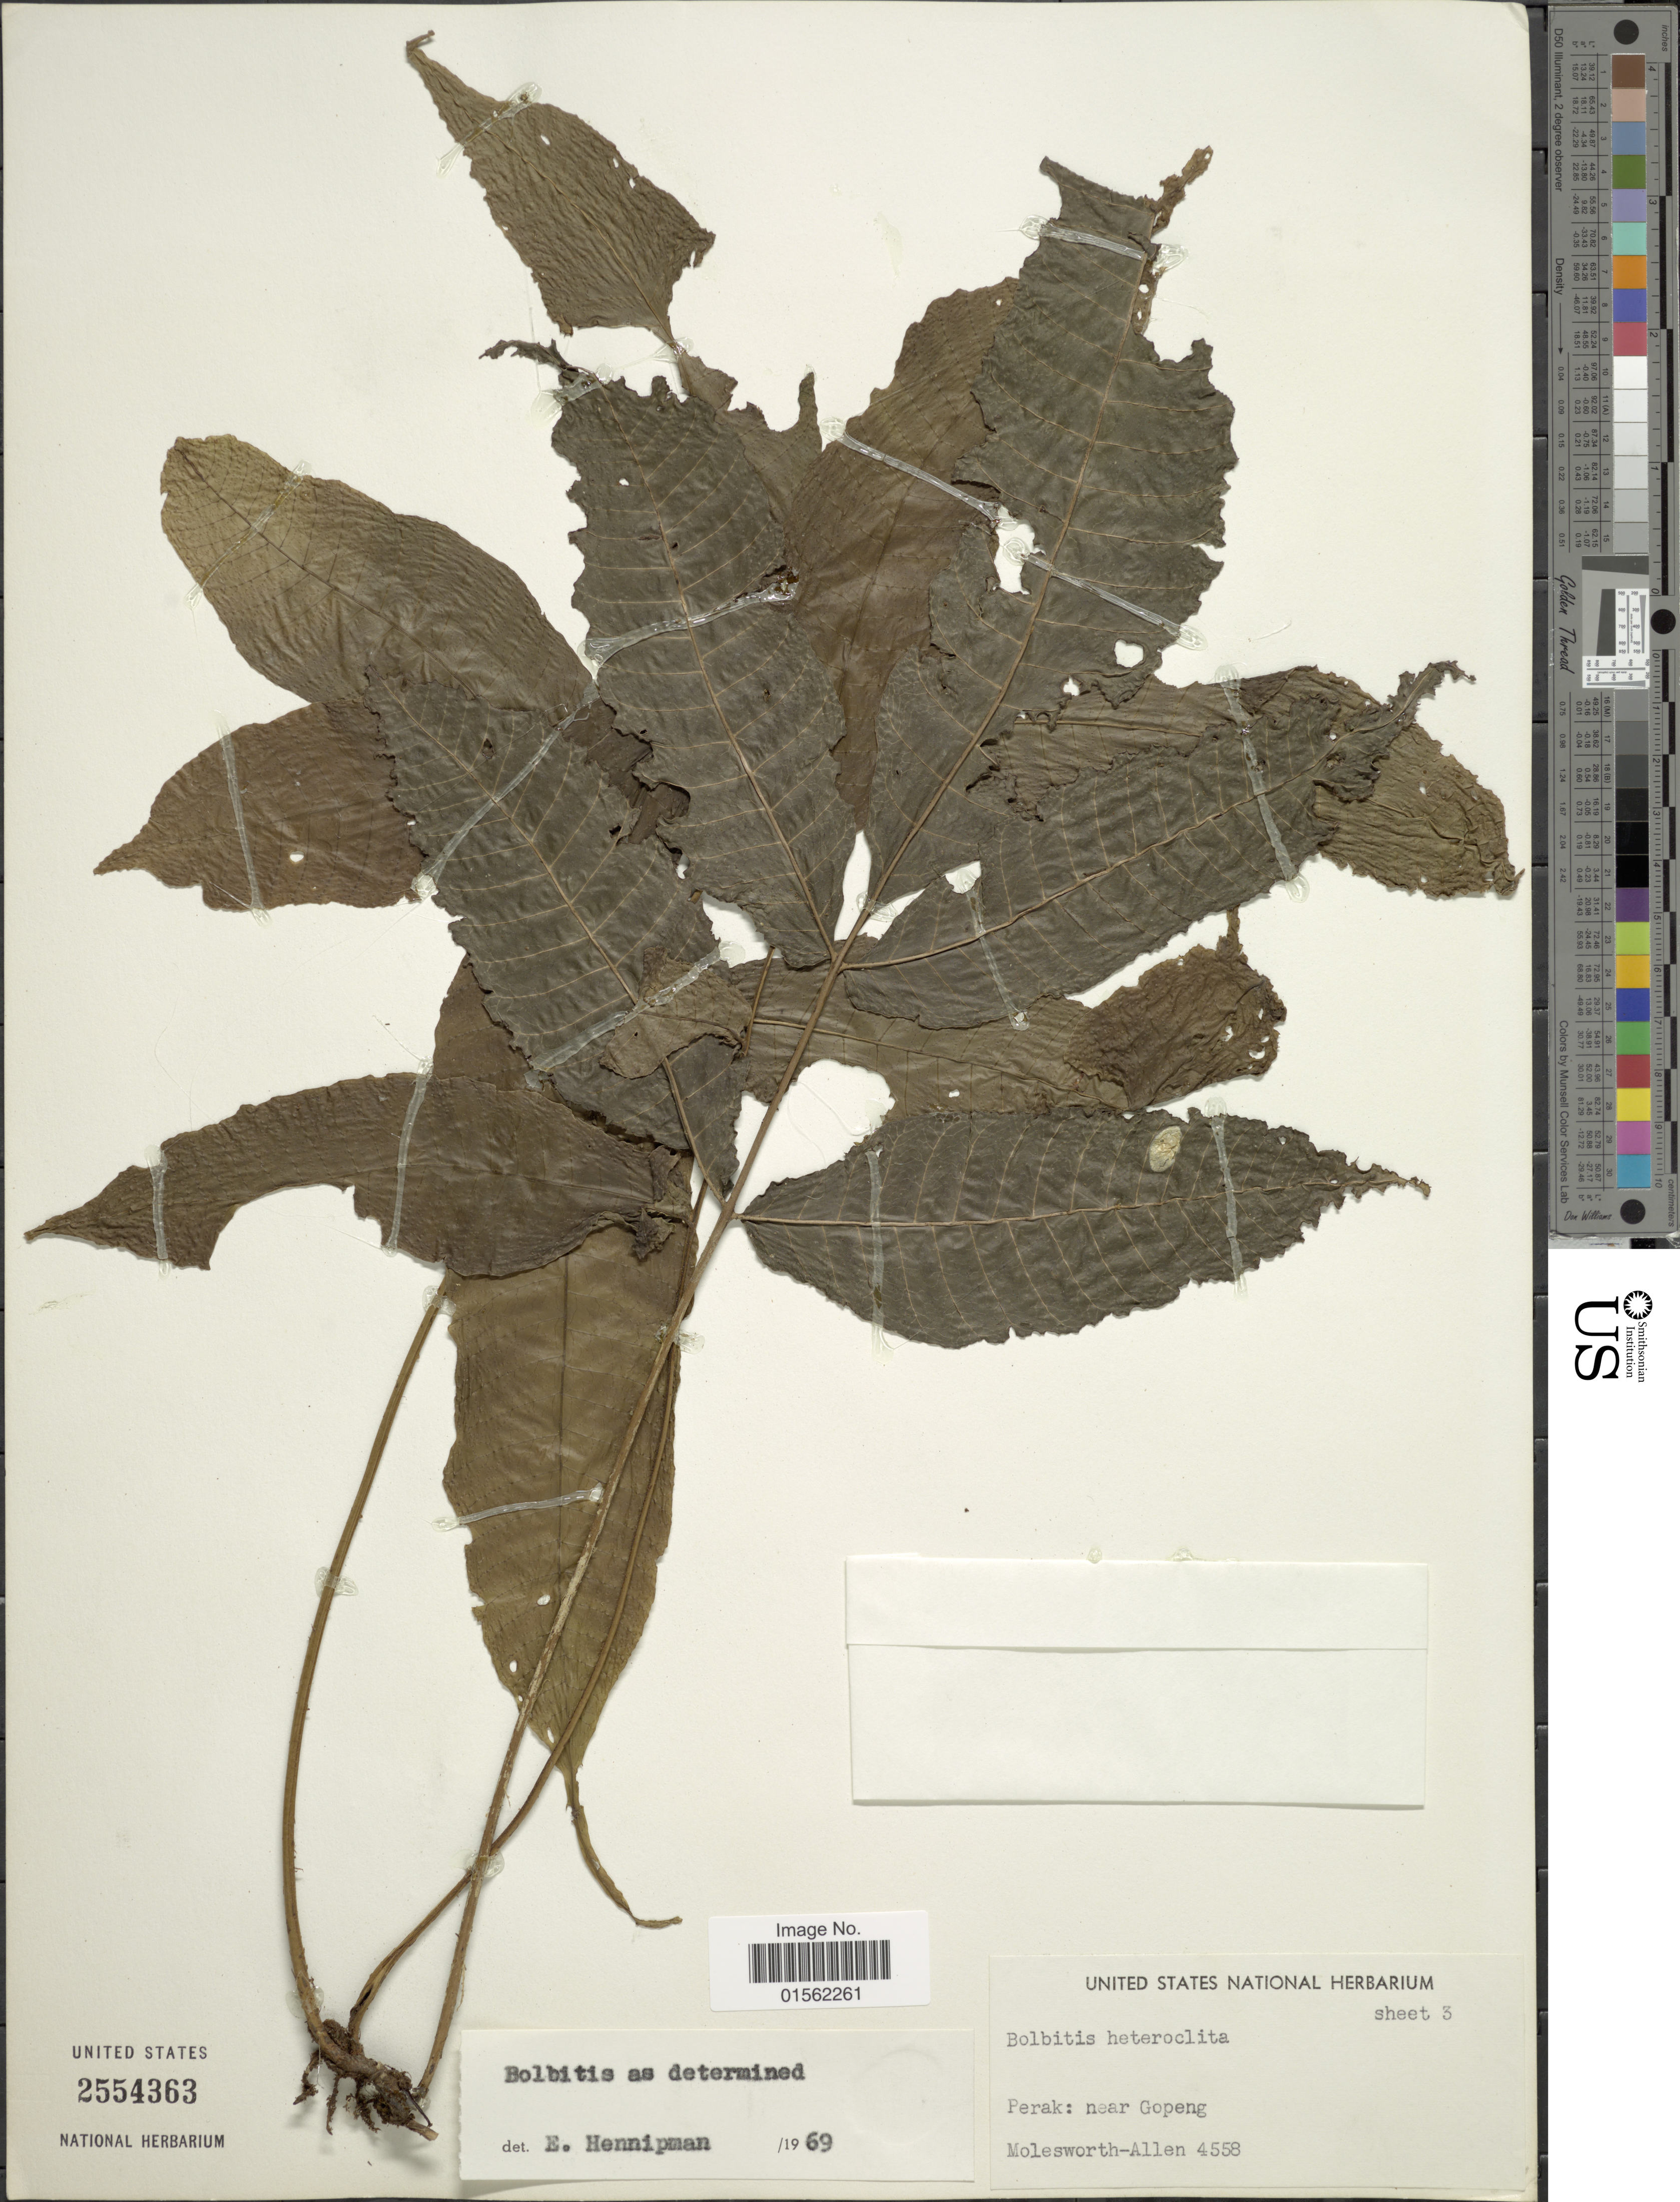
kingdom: Plantae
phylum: Tracheophyta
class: Polypodiopsida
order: Polypodiales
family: Dryopteridaceae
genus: Bolbitis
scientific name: Bolbitis heteroclita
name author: (C. Presl) Ching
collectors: B. E. G. Molesworth-Allen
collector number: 4588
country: Malaysia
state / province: Perak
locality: Near Gopeng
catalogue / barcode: US 2554363